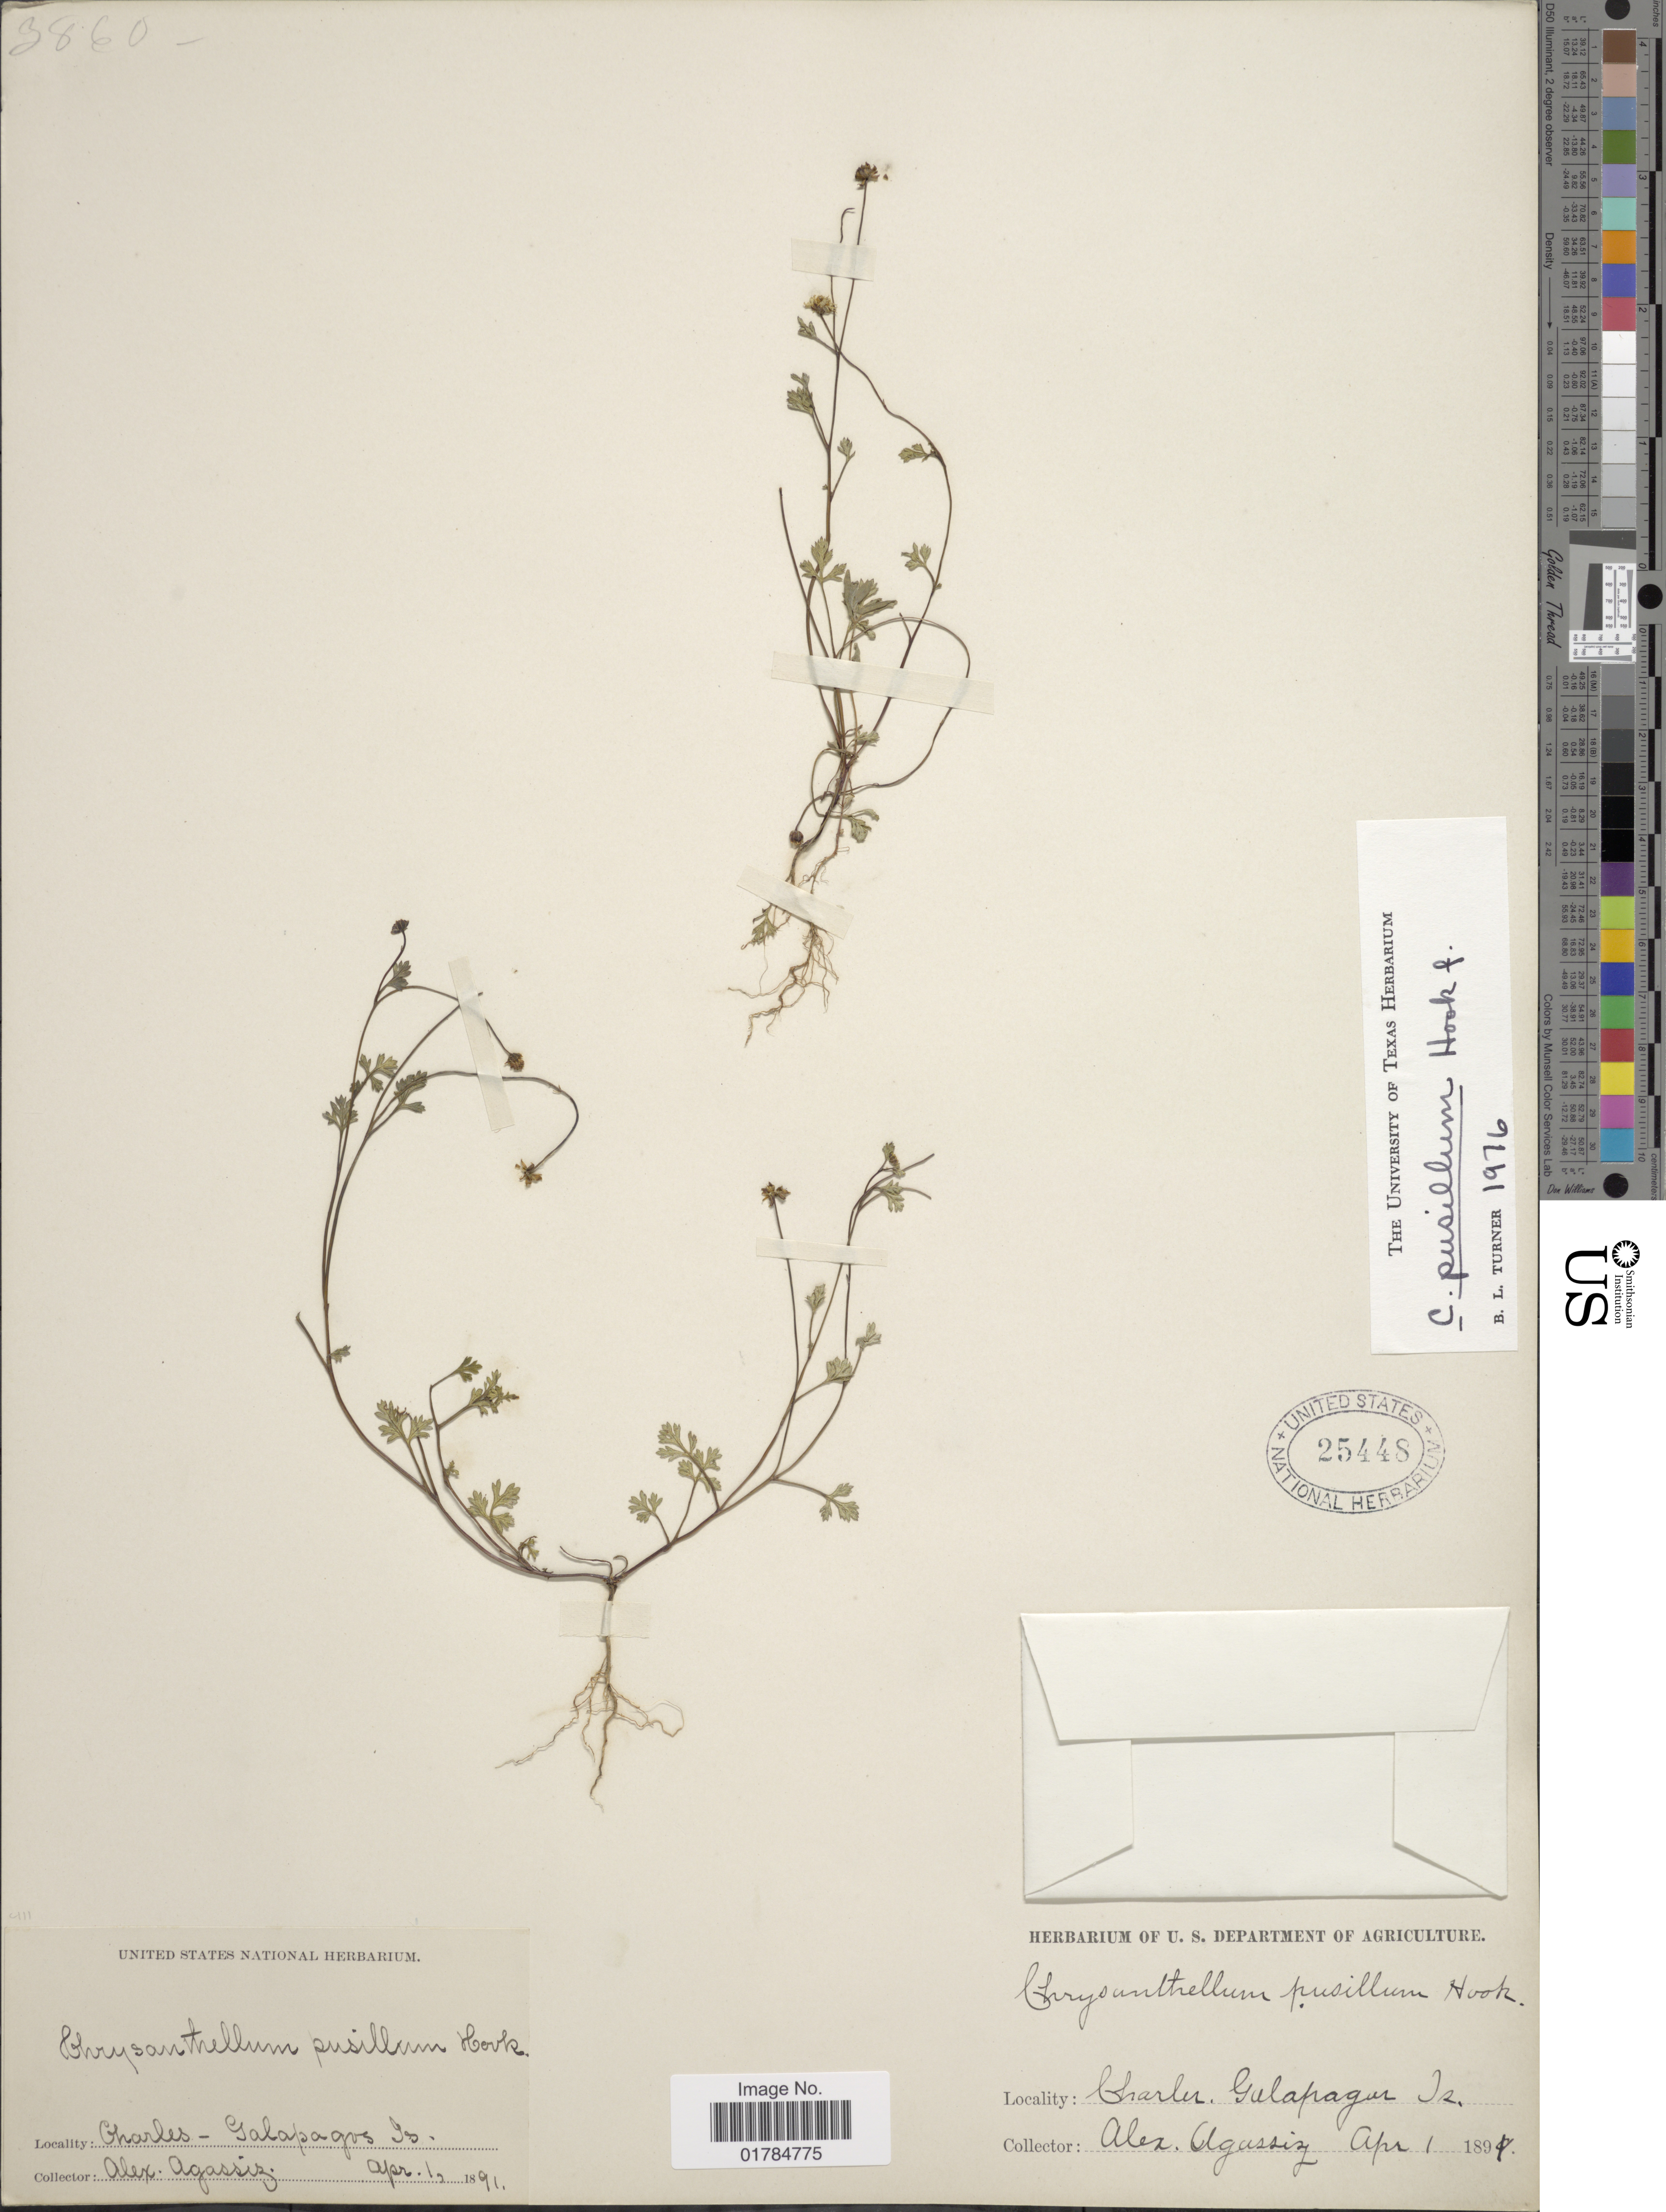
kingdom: Plantae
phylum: Tracheophyta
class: Magnoliopsida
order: Asterales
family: Asteraceae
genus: Chrysanthellum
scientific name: Chrysanthellum pusillum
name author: Hook. f.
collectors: A. E. Agassiz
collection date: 1891-04-01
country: Ecuador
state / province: Colón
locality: Charles-Galapagos Is.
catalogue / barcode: US 25448